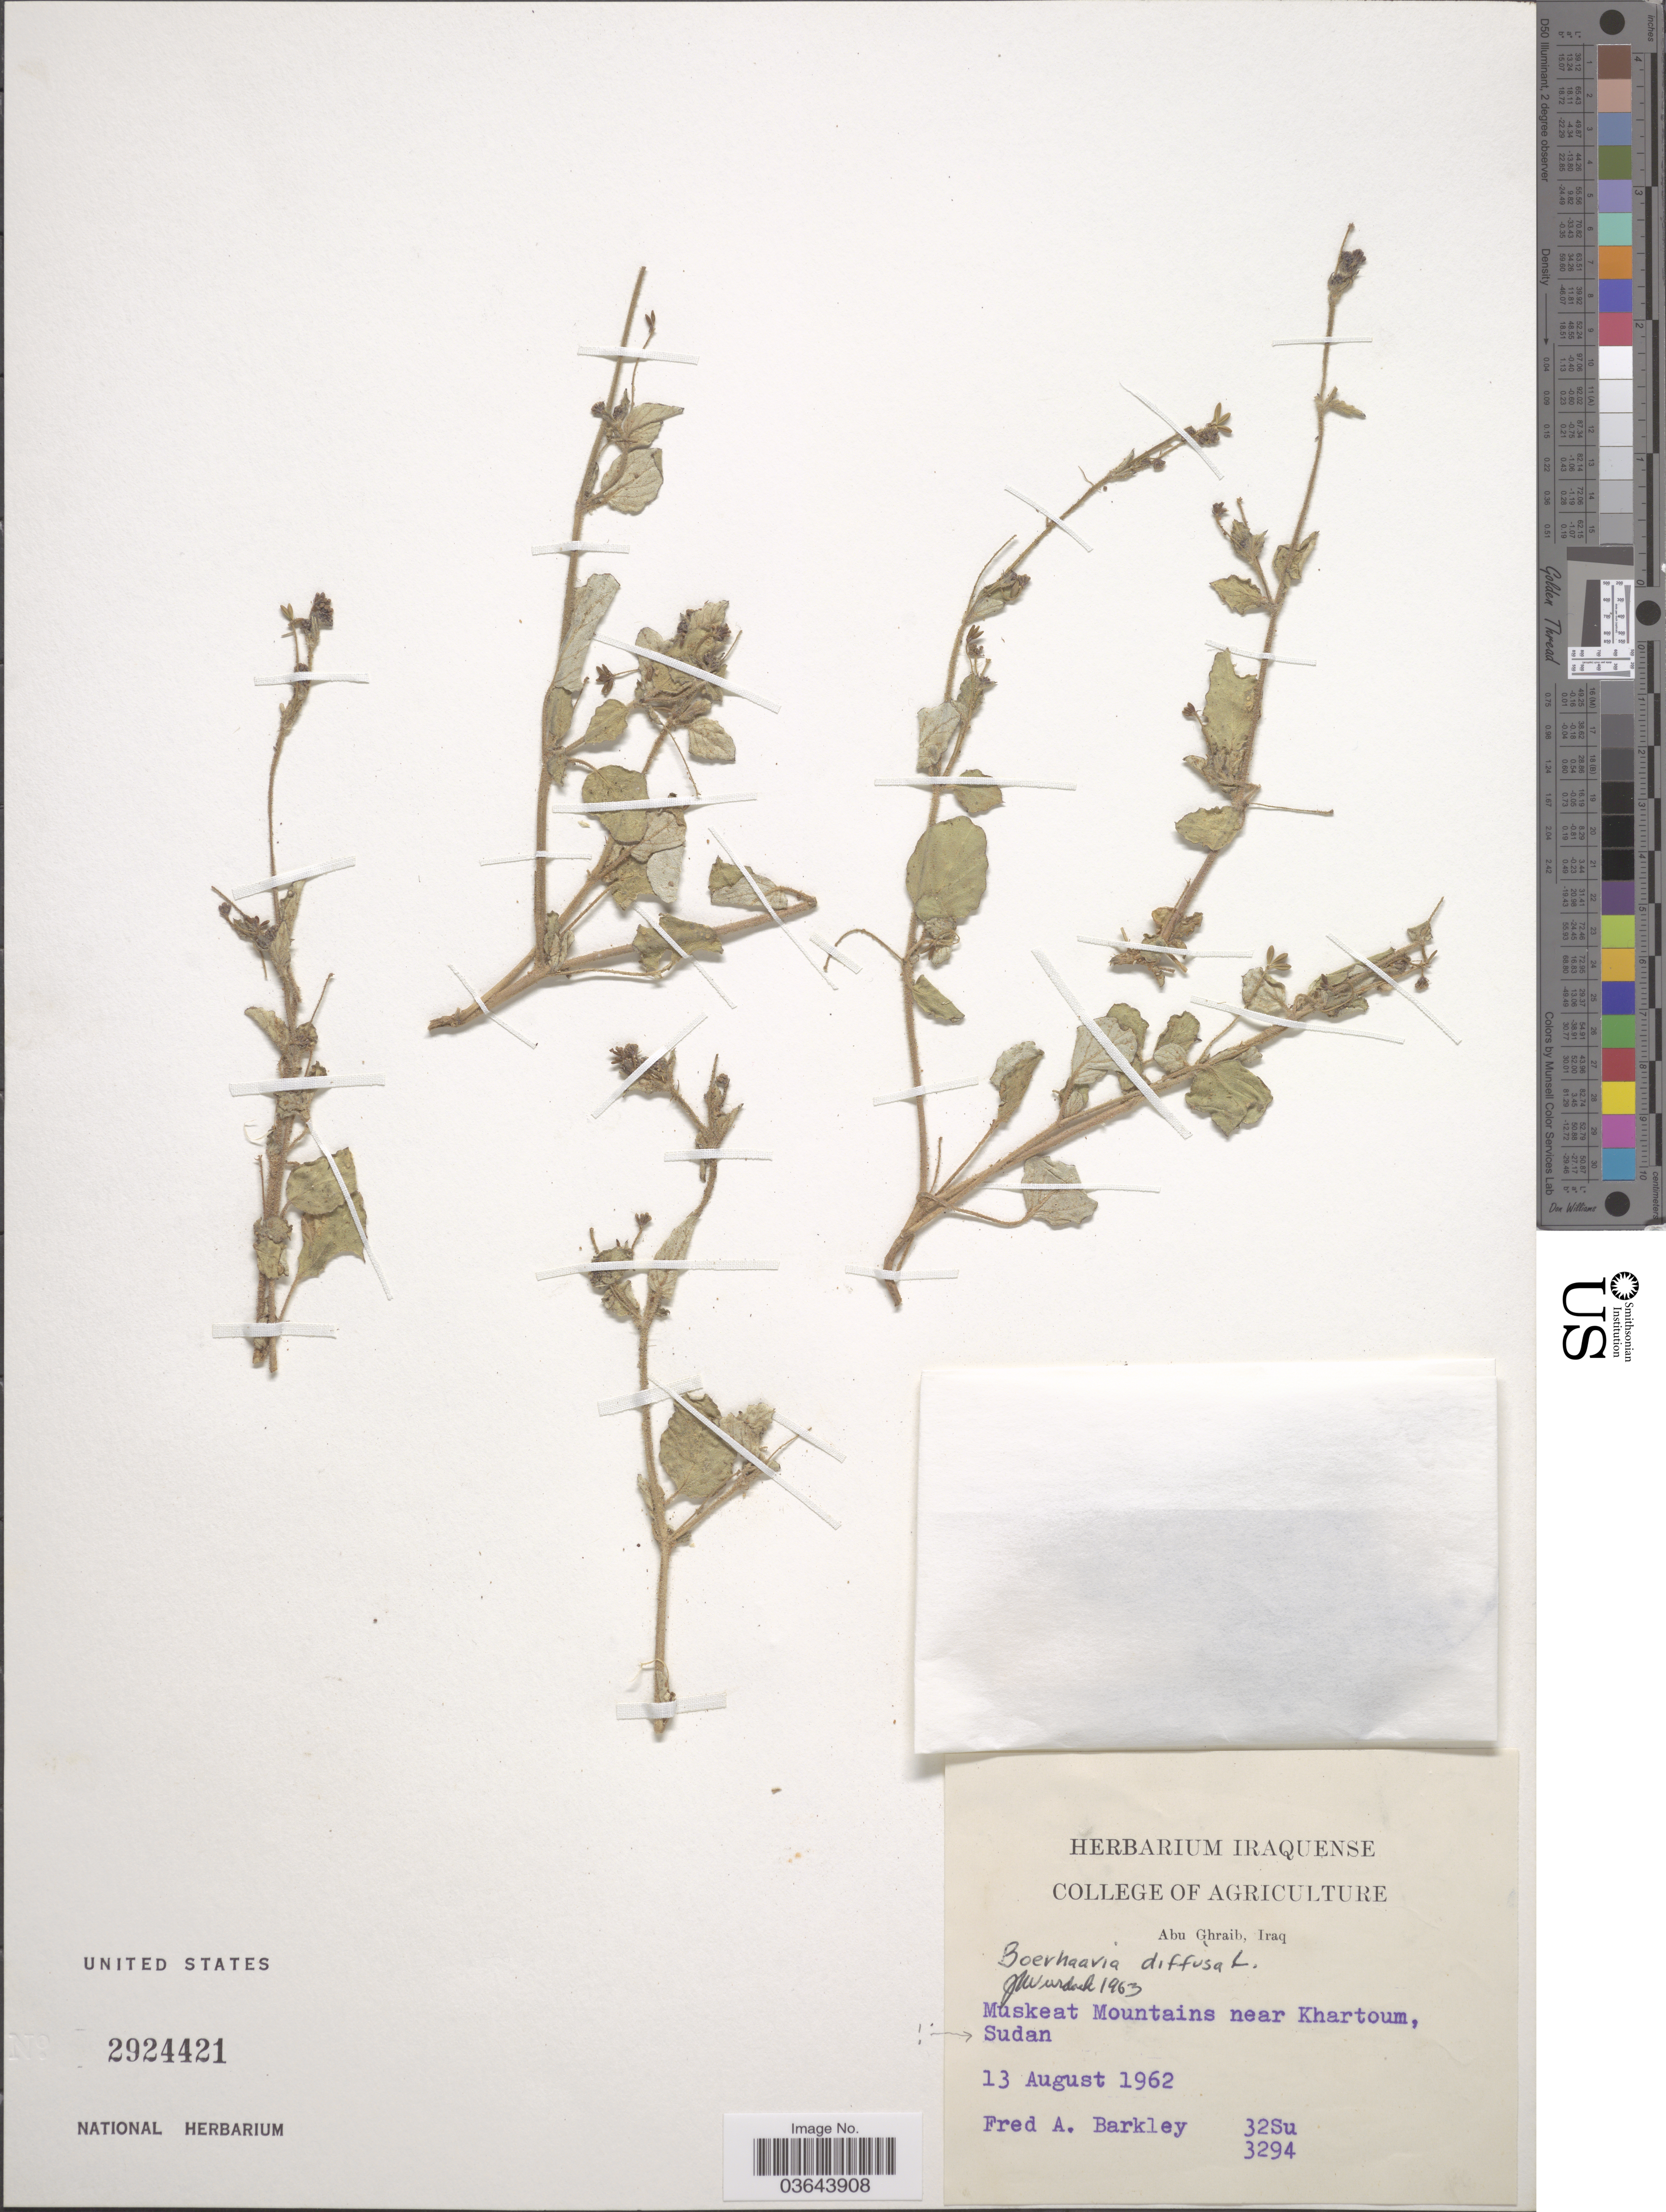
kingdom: Plantae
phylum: Tracheophyta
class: Magnoliopsida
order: Caryophyllales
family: Nyctaginaceae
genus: Boerhavia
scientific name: Boerhavia diffusa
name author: L.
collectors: F. A. Barkley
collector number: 32Su/3294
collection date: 1962-08-13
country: Sudan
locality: Muskeat Mountains near Khartoum.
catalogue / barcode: US 2924421